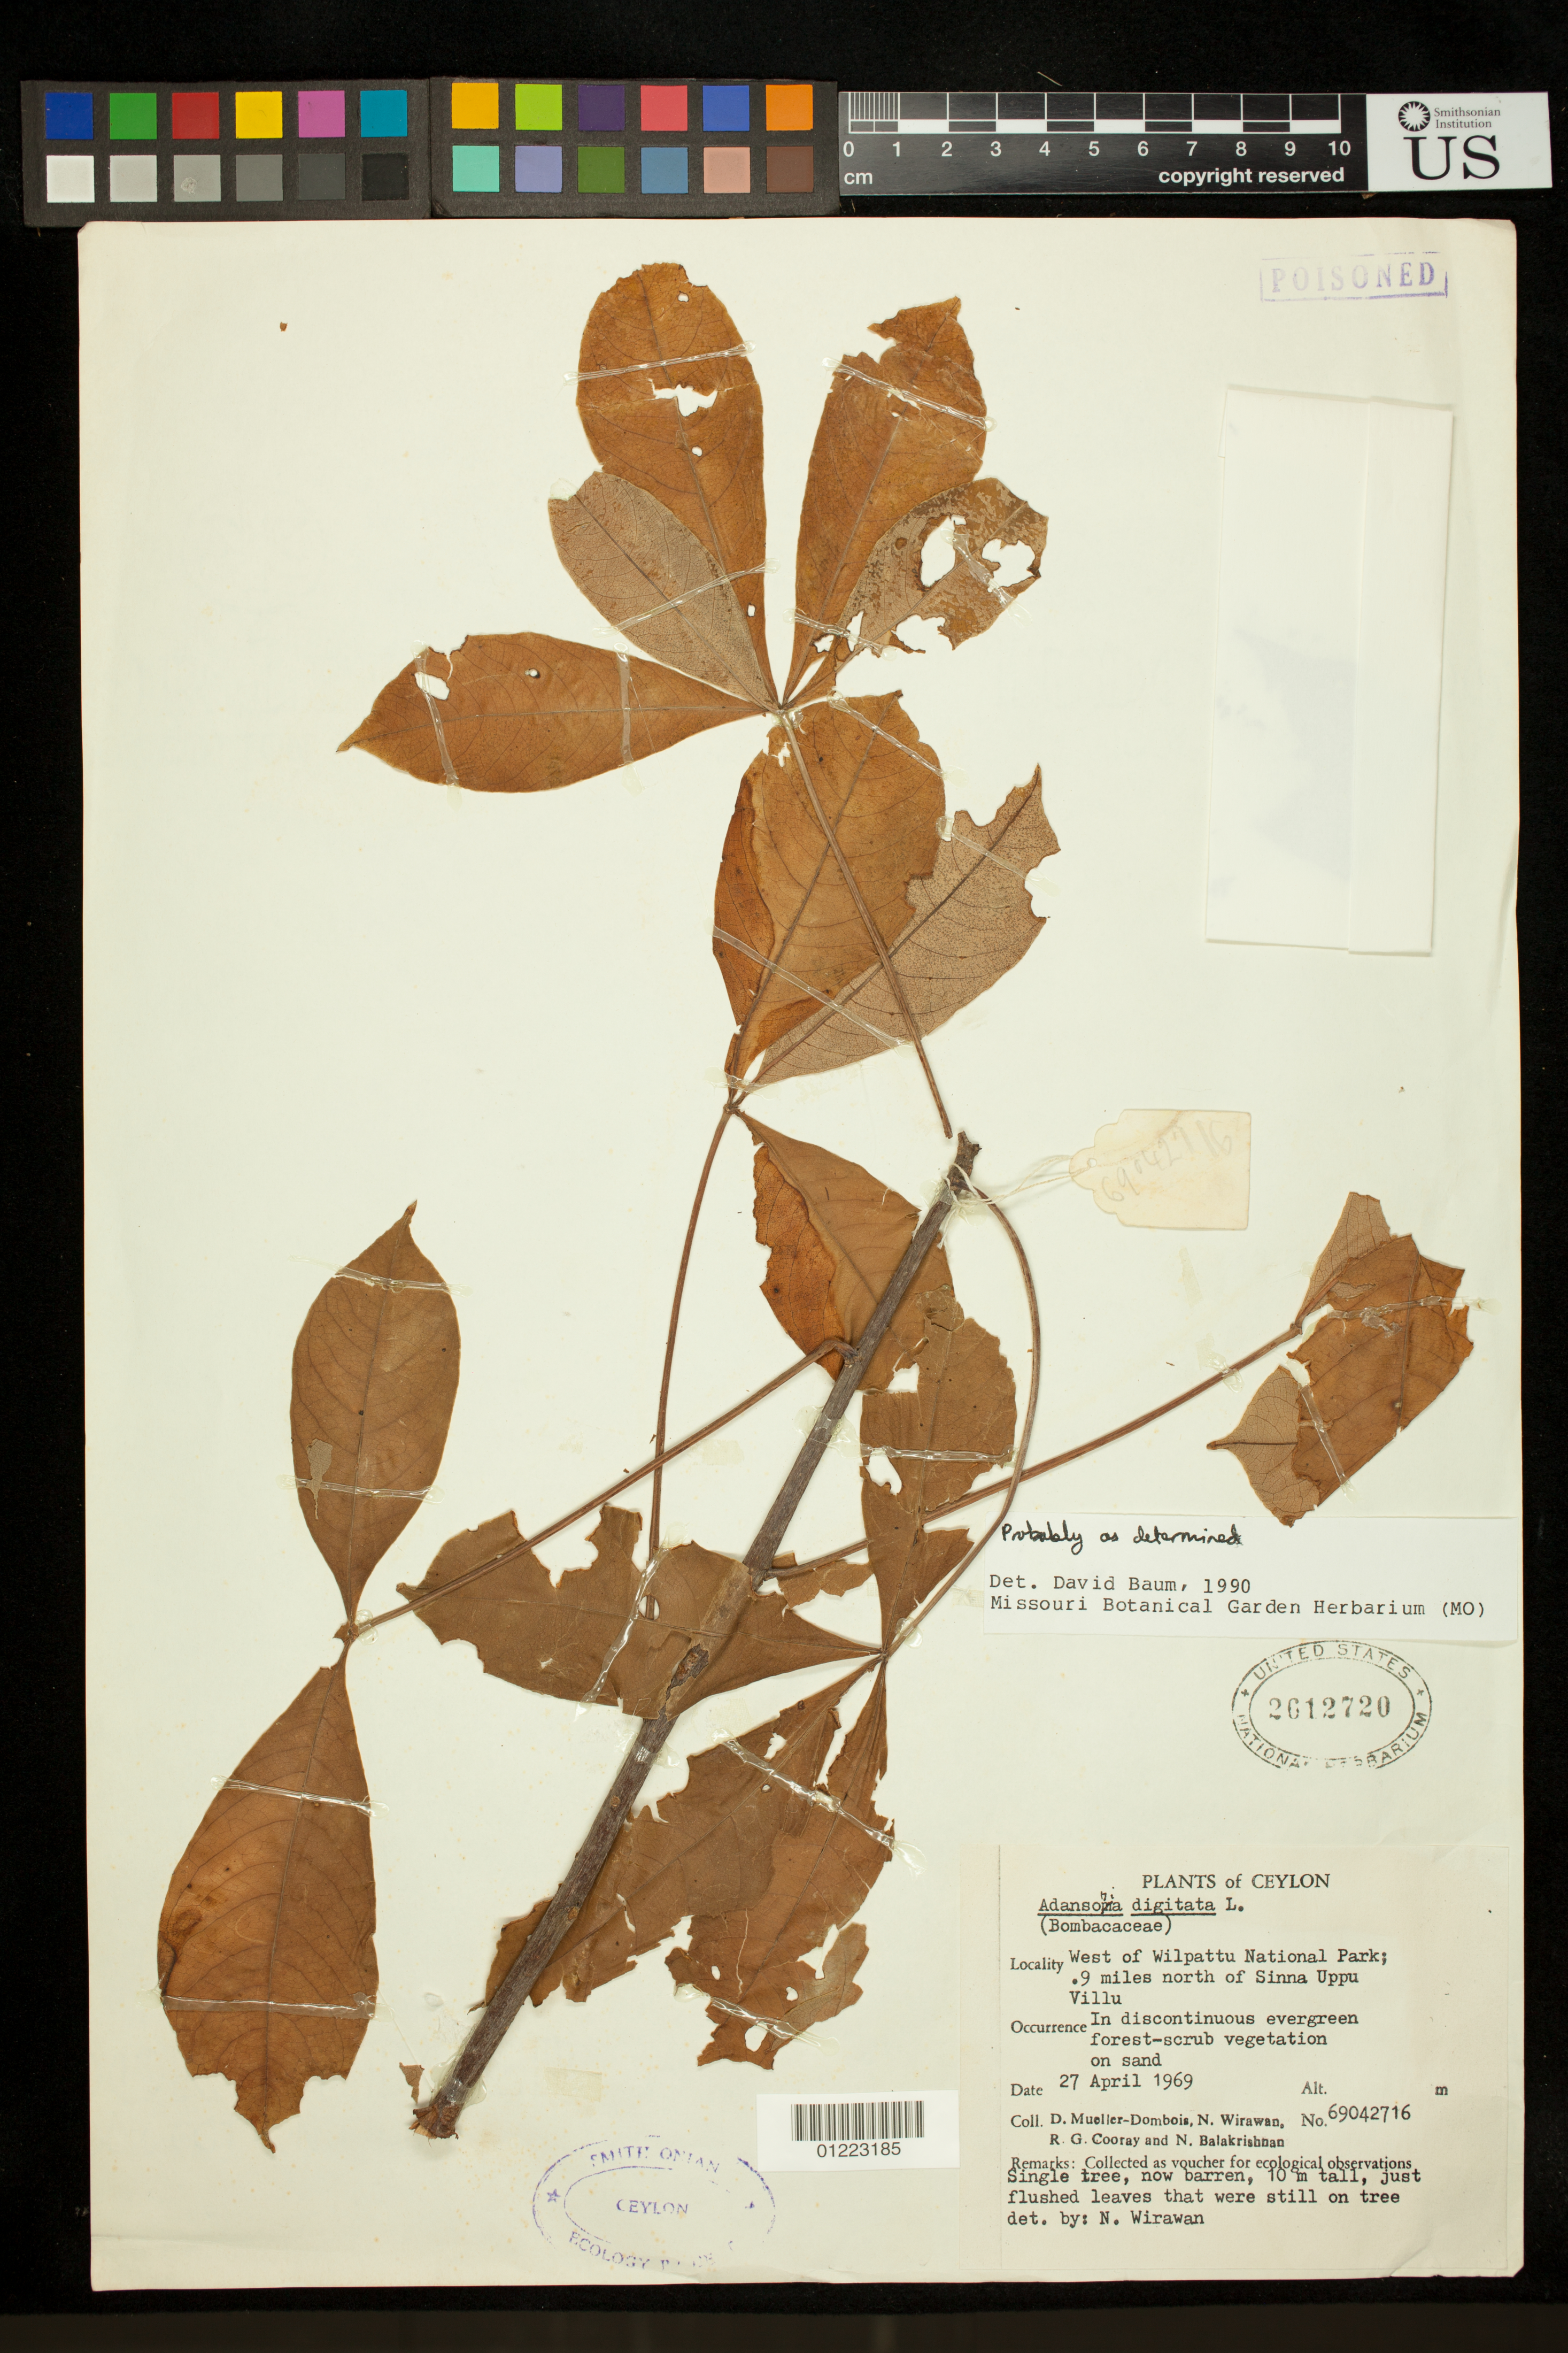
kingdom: Plantae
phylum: Tracheophyta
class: Magnoliopsida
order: Malvales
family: Malvaceae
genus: Adansonia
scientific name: Adansonia digitata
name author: L.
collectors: D. Mueller-Dombois, N. Wirawan, R. Coorya & N. Balakrishnan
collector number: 69042716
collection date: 1969-04-27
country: Sri Lanka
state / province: North Western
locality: West of Wilpattu National Park; .9 miles north of Sinna Uppu Villu. In discontinous evergreen forest-scrub vegetation on sand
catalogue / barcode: US 2612720